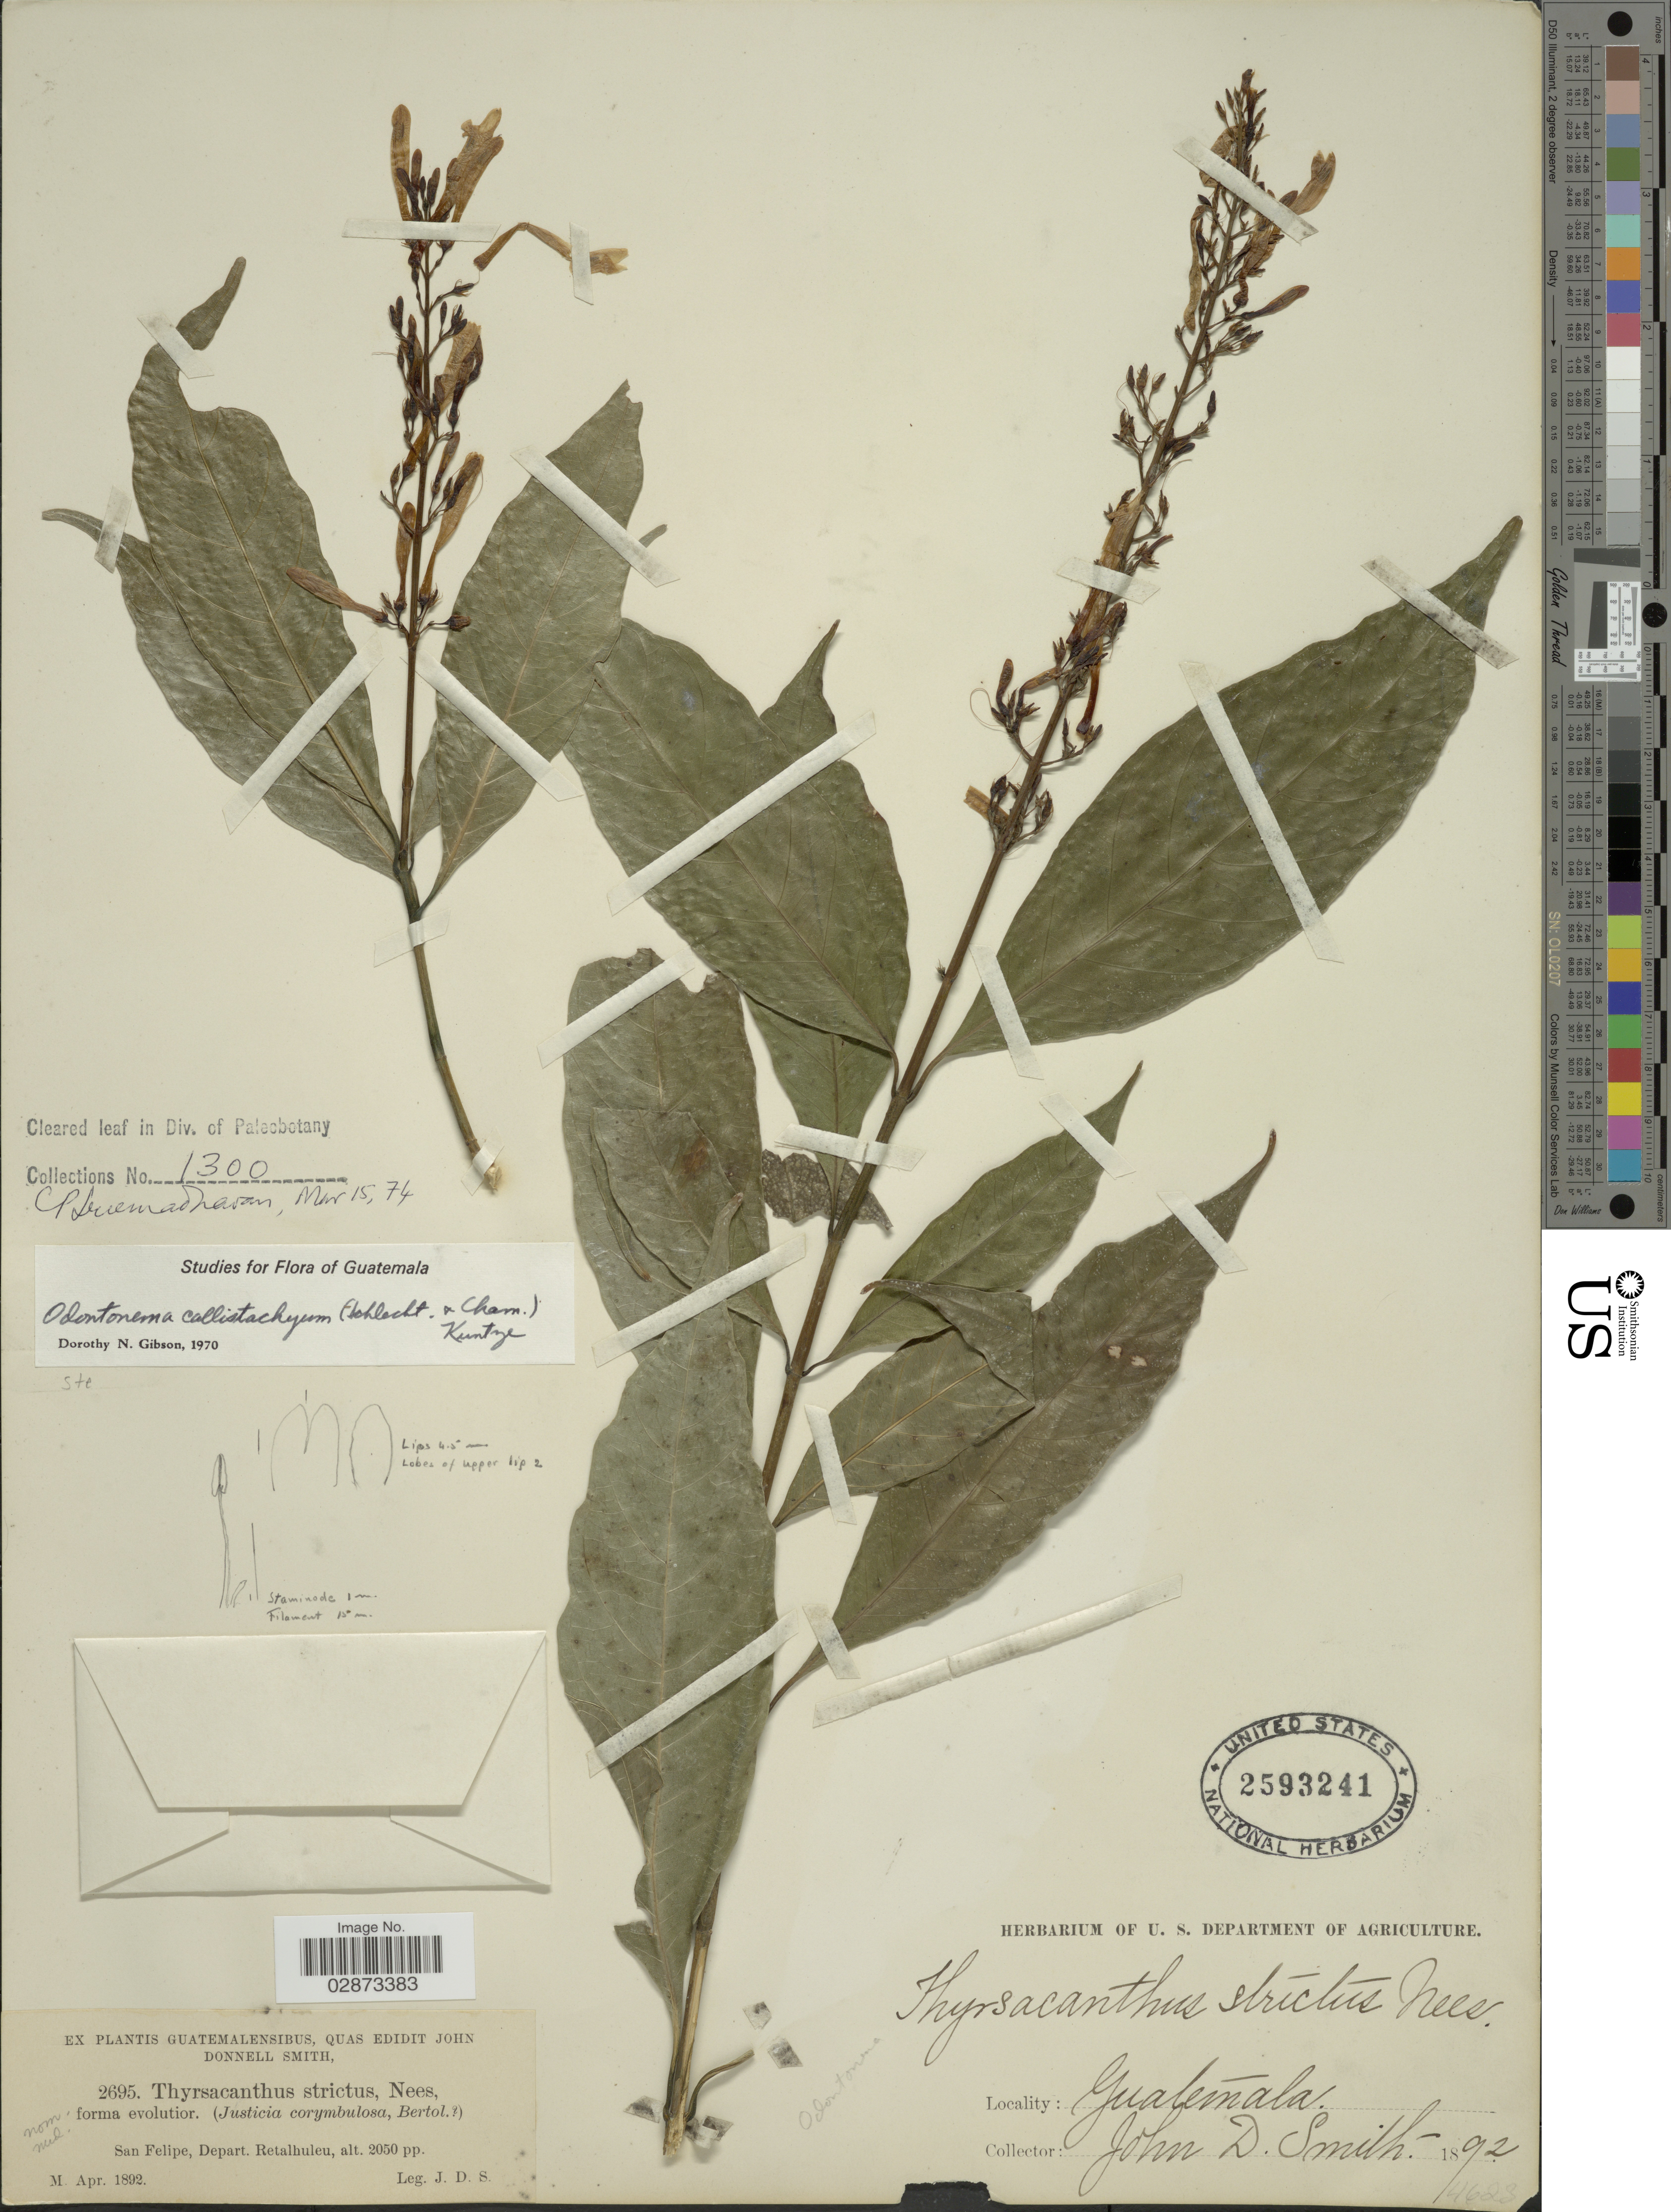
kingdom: Plantae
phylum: Tracheophyta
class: Magnoliopsida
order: Lamiales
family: Acanthaceae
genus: Odontonema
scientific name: Odontonema callistachyum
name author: (Schltdl. & Cham.) Kuntze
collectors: J. Donnell Smith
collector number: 2695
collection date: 1892-04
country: Guatemala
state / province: Retalhuleu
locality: San Felipe, Depart. Retalhuleu.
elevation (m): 625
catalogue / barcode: US 2593241